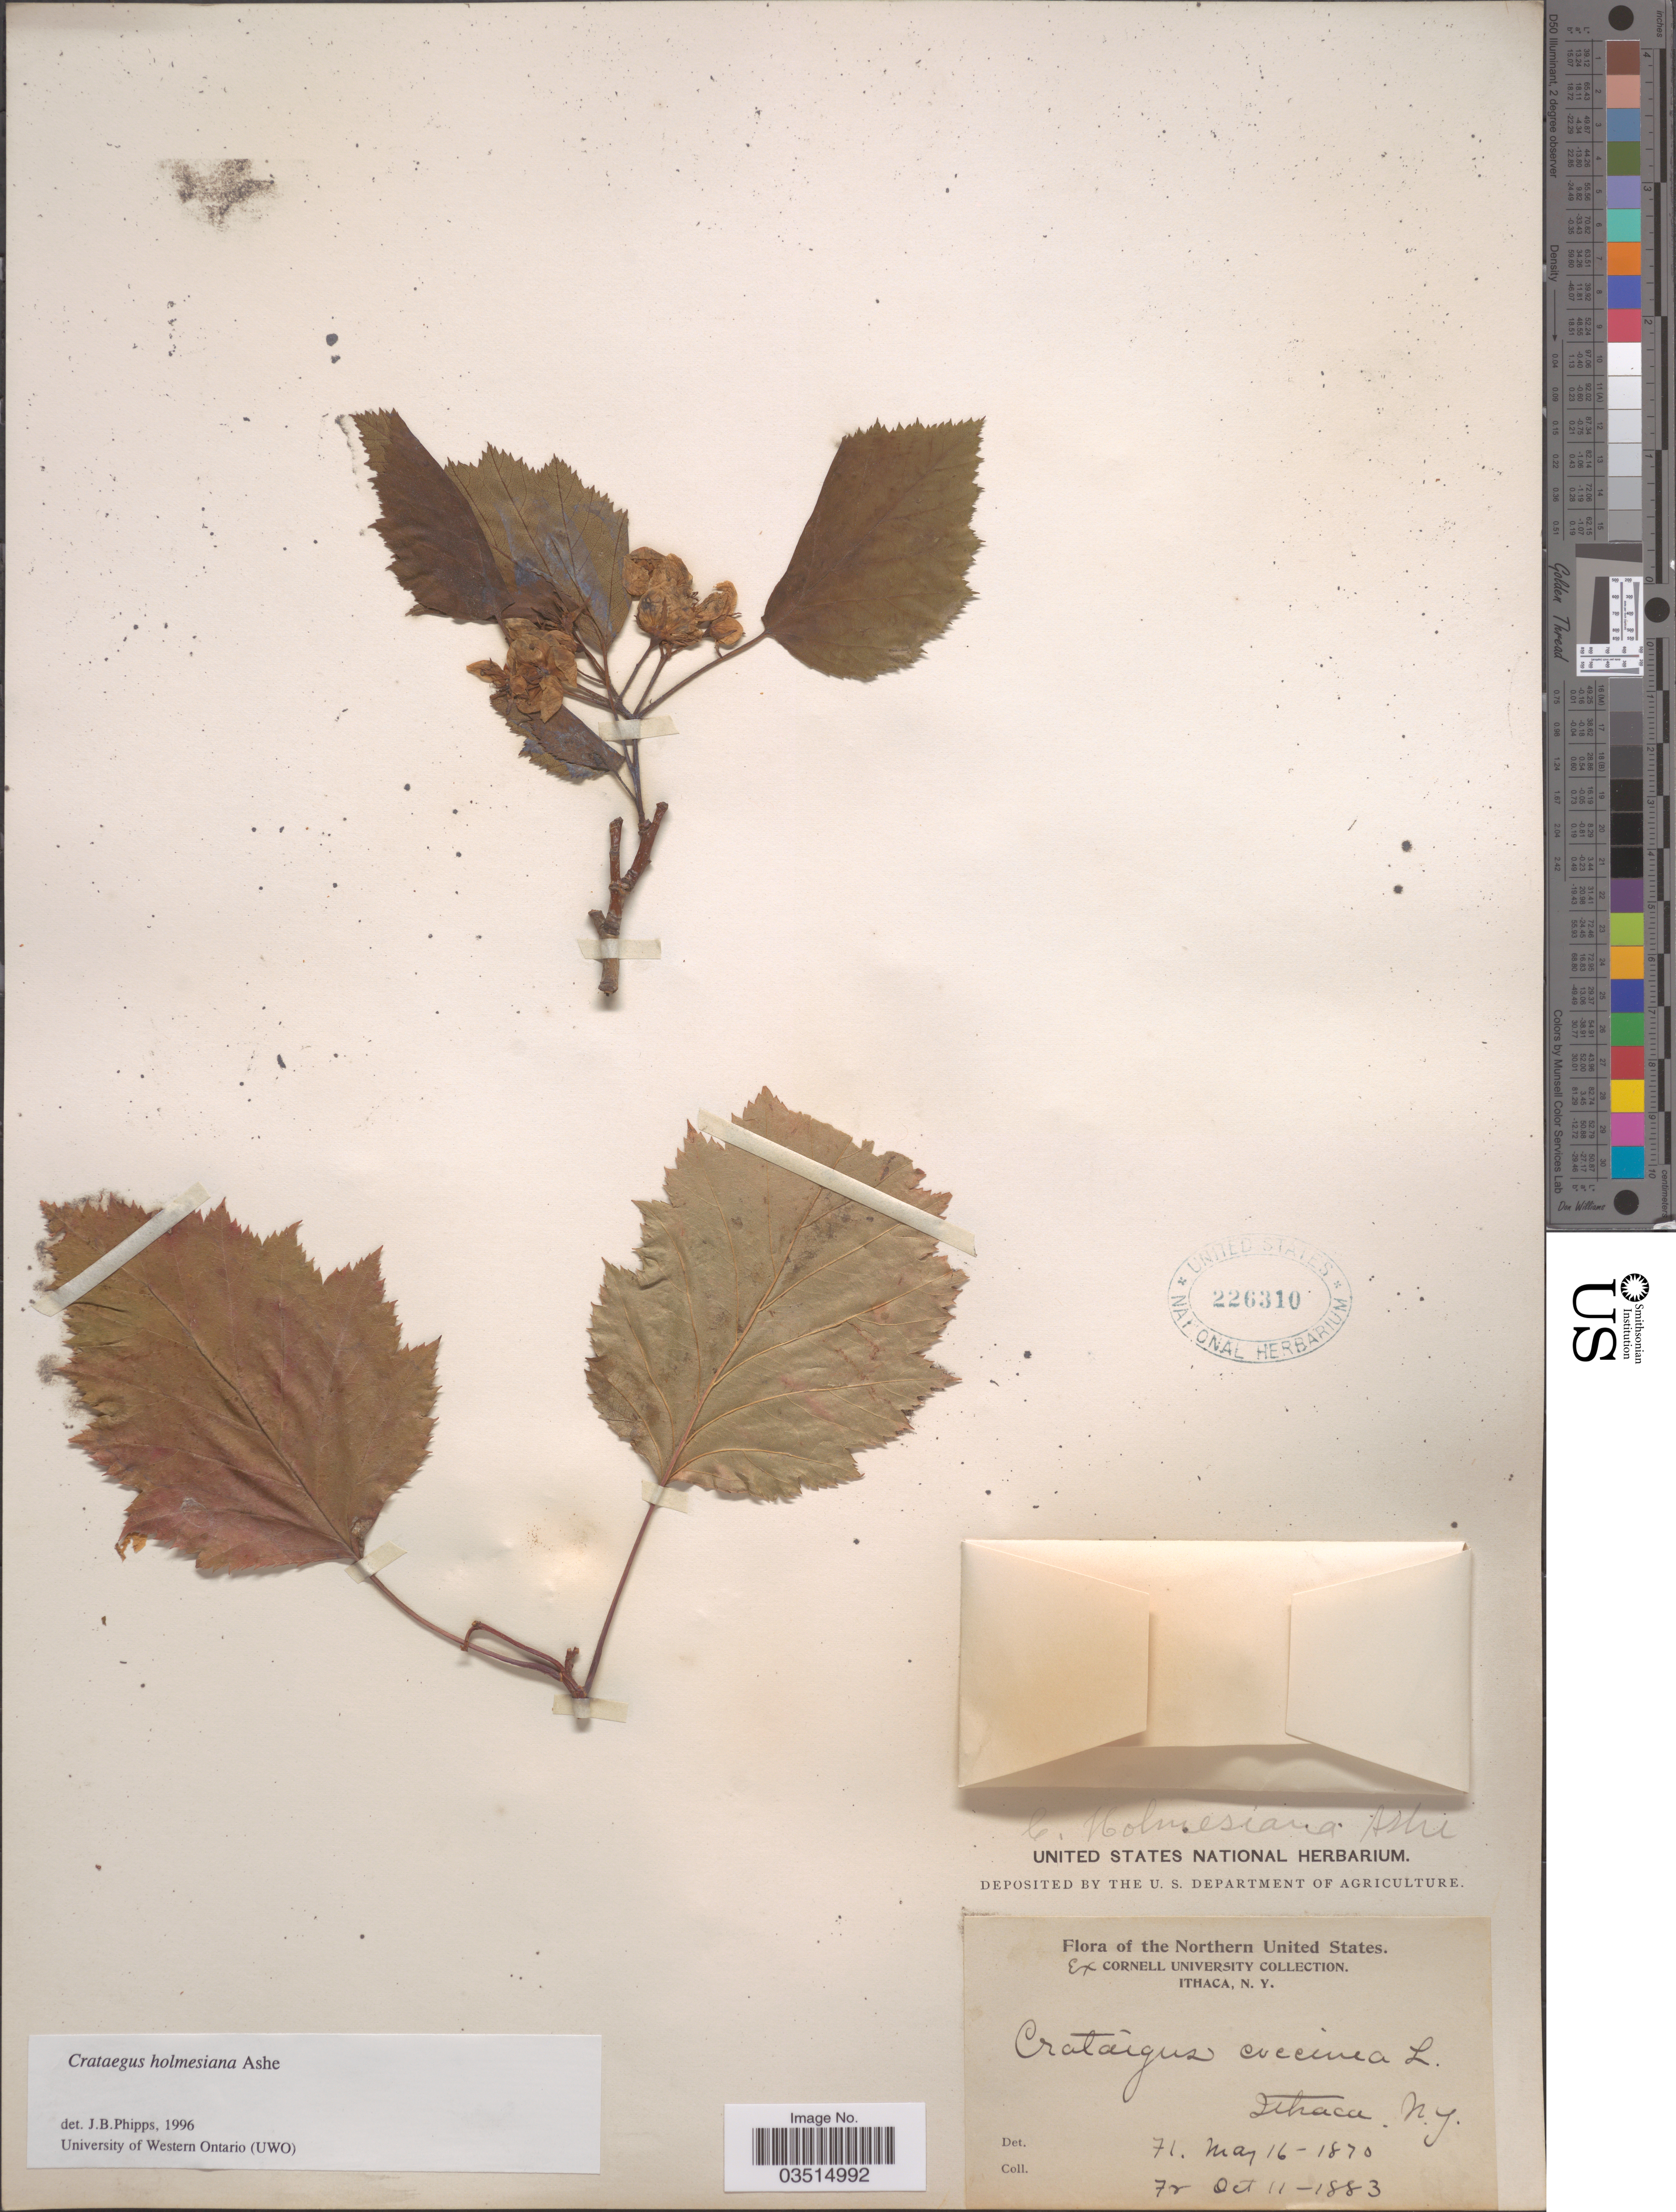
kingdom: Plantae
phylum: Tracheophyta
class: Magnoliopsida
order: Rosales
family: Rosaceae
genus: Crataegus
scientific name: Crataegus holmesiana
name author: Ashe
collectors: Cornell University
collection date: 1870-05-16/1883-10-11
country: United States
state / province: New York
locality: Northern United States. Ithaca.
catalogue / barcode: US 226310